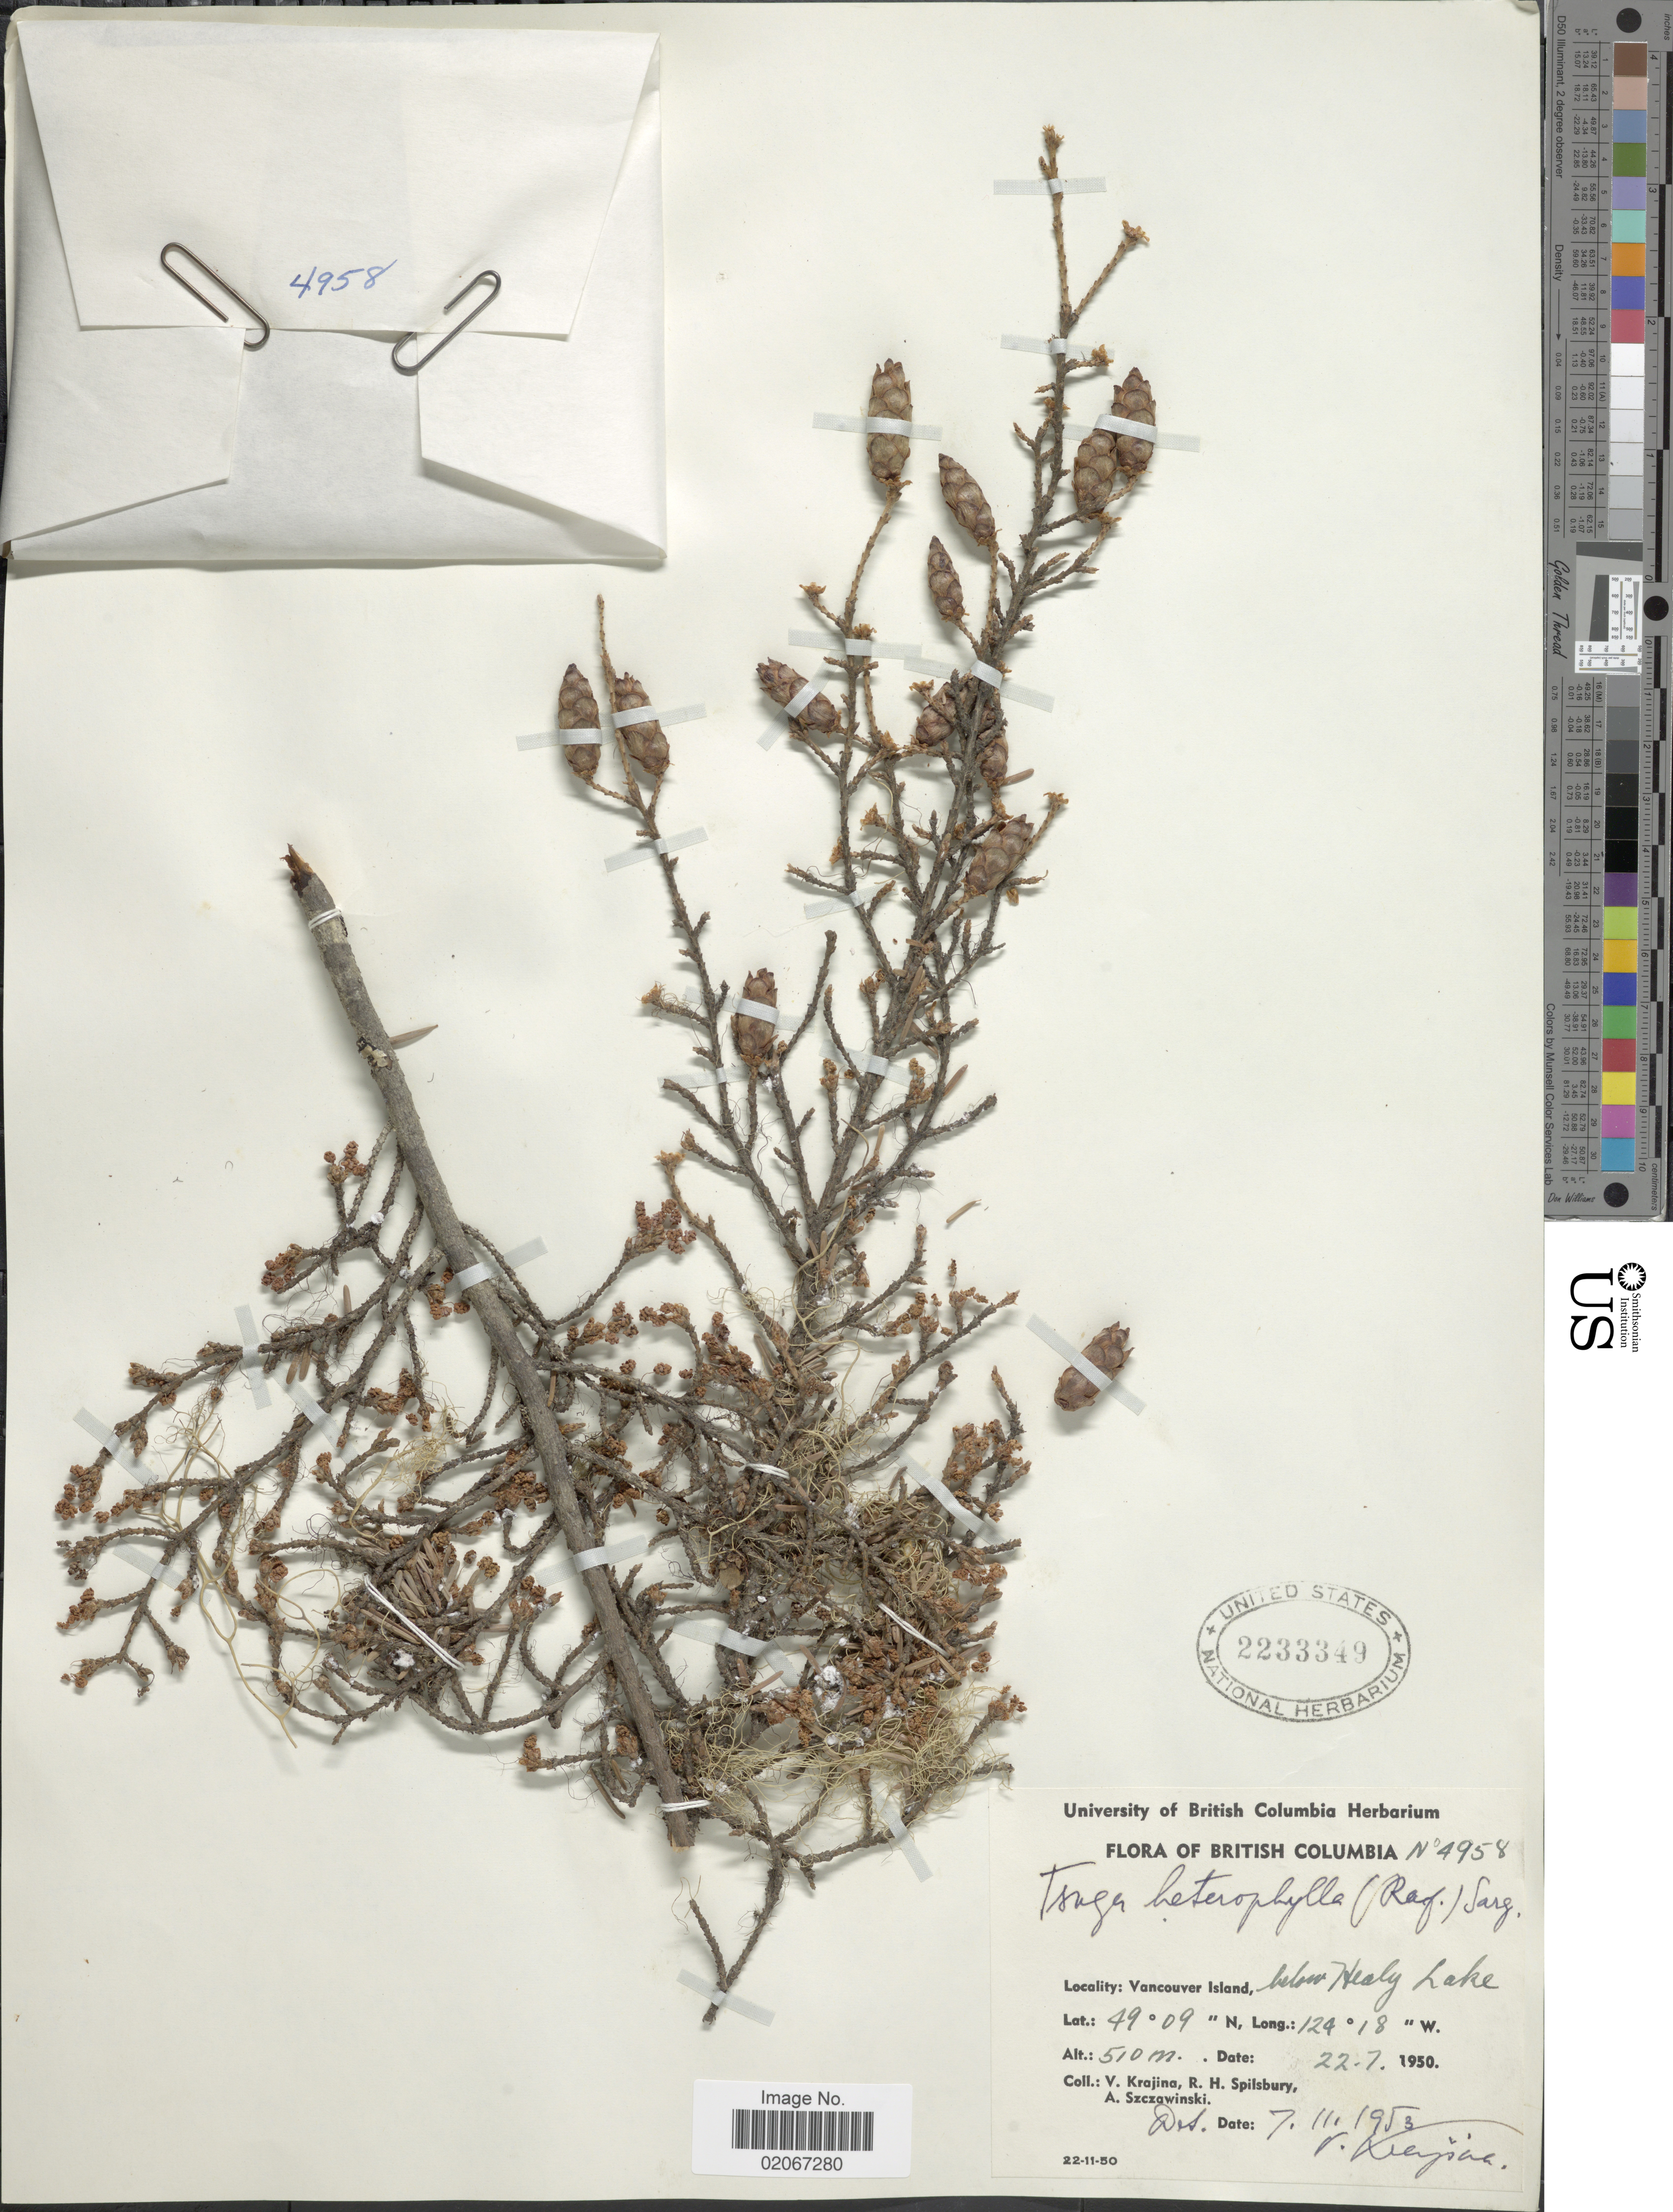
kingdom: Plantae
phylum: Tracheophyta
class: Pinopsida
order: Pinales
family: Pinaceae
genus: Tsuga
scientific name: Tsuga heterophylla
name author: (Raf.) Sarg.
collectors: V. Krajina, R. Spilsbury & A. Szczawinski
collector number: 4958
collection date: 1950-07-22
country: Canada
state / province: British Columbia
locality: Vancouver Island, below Healy Lake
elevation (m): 510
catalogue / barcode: US 2233349